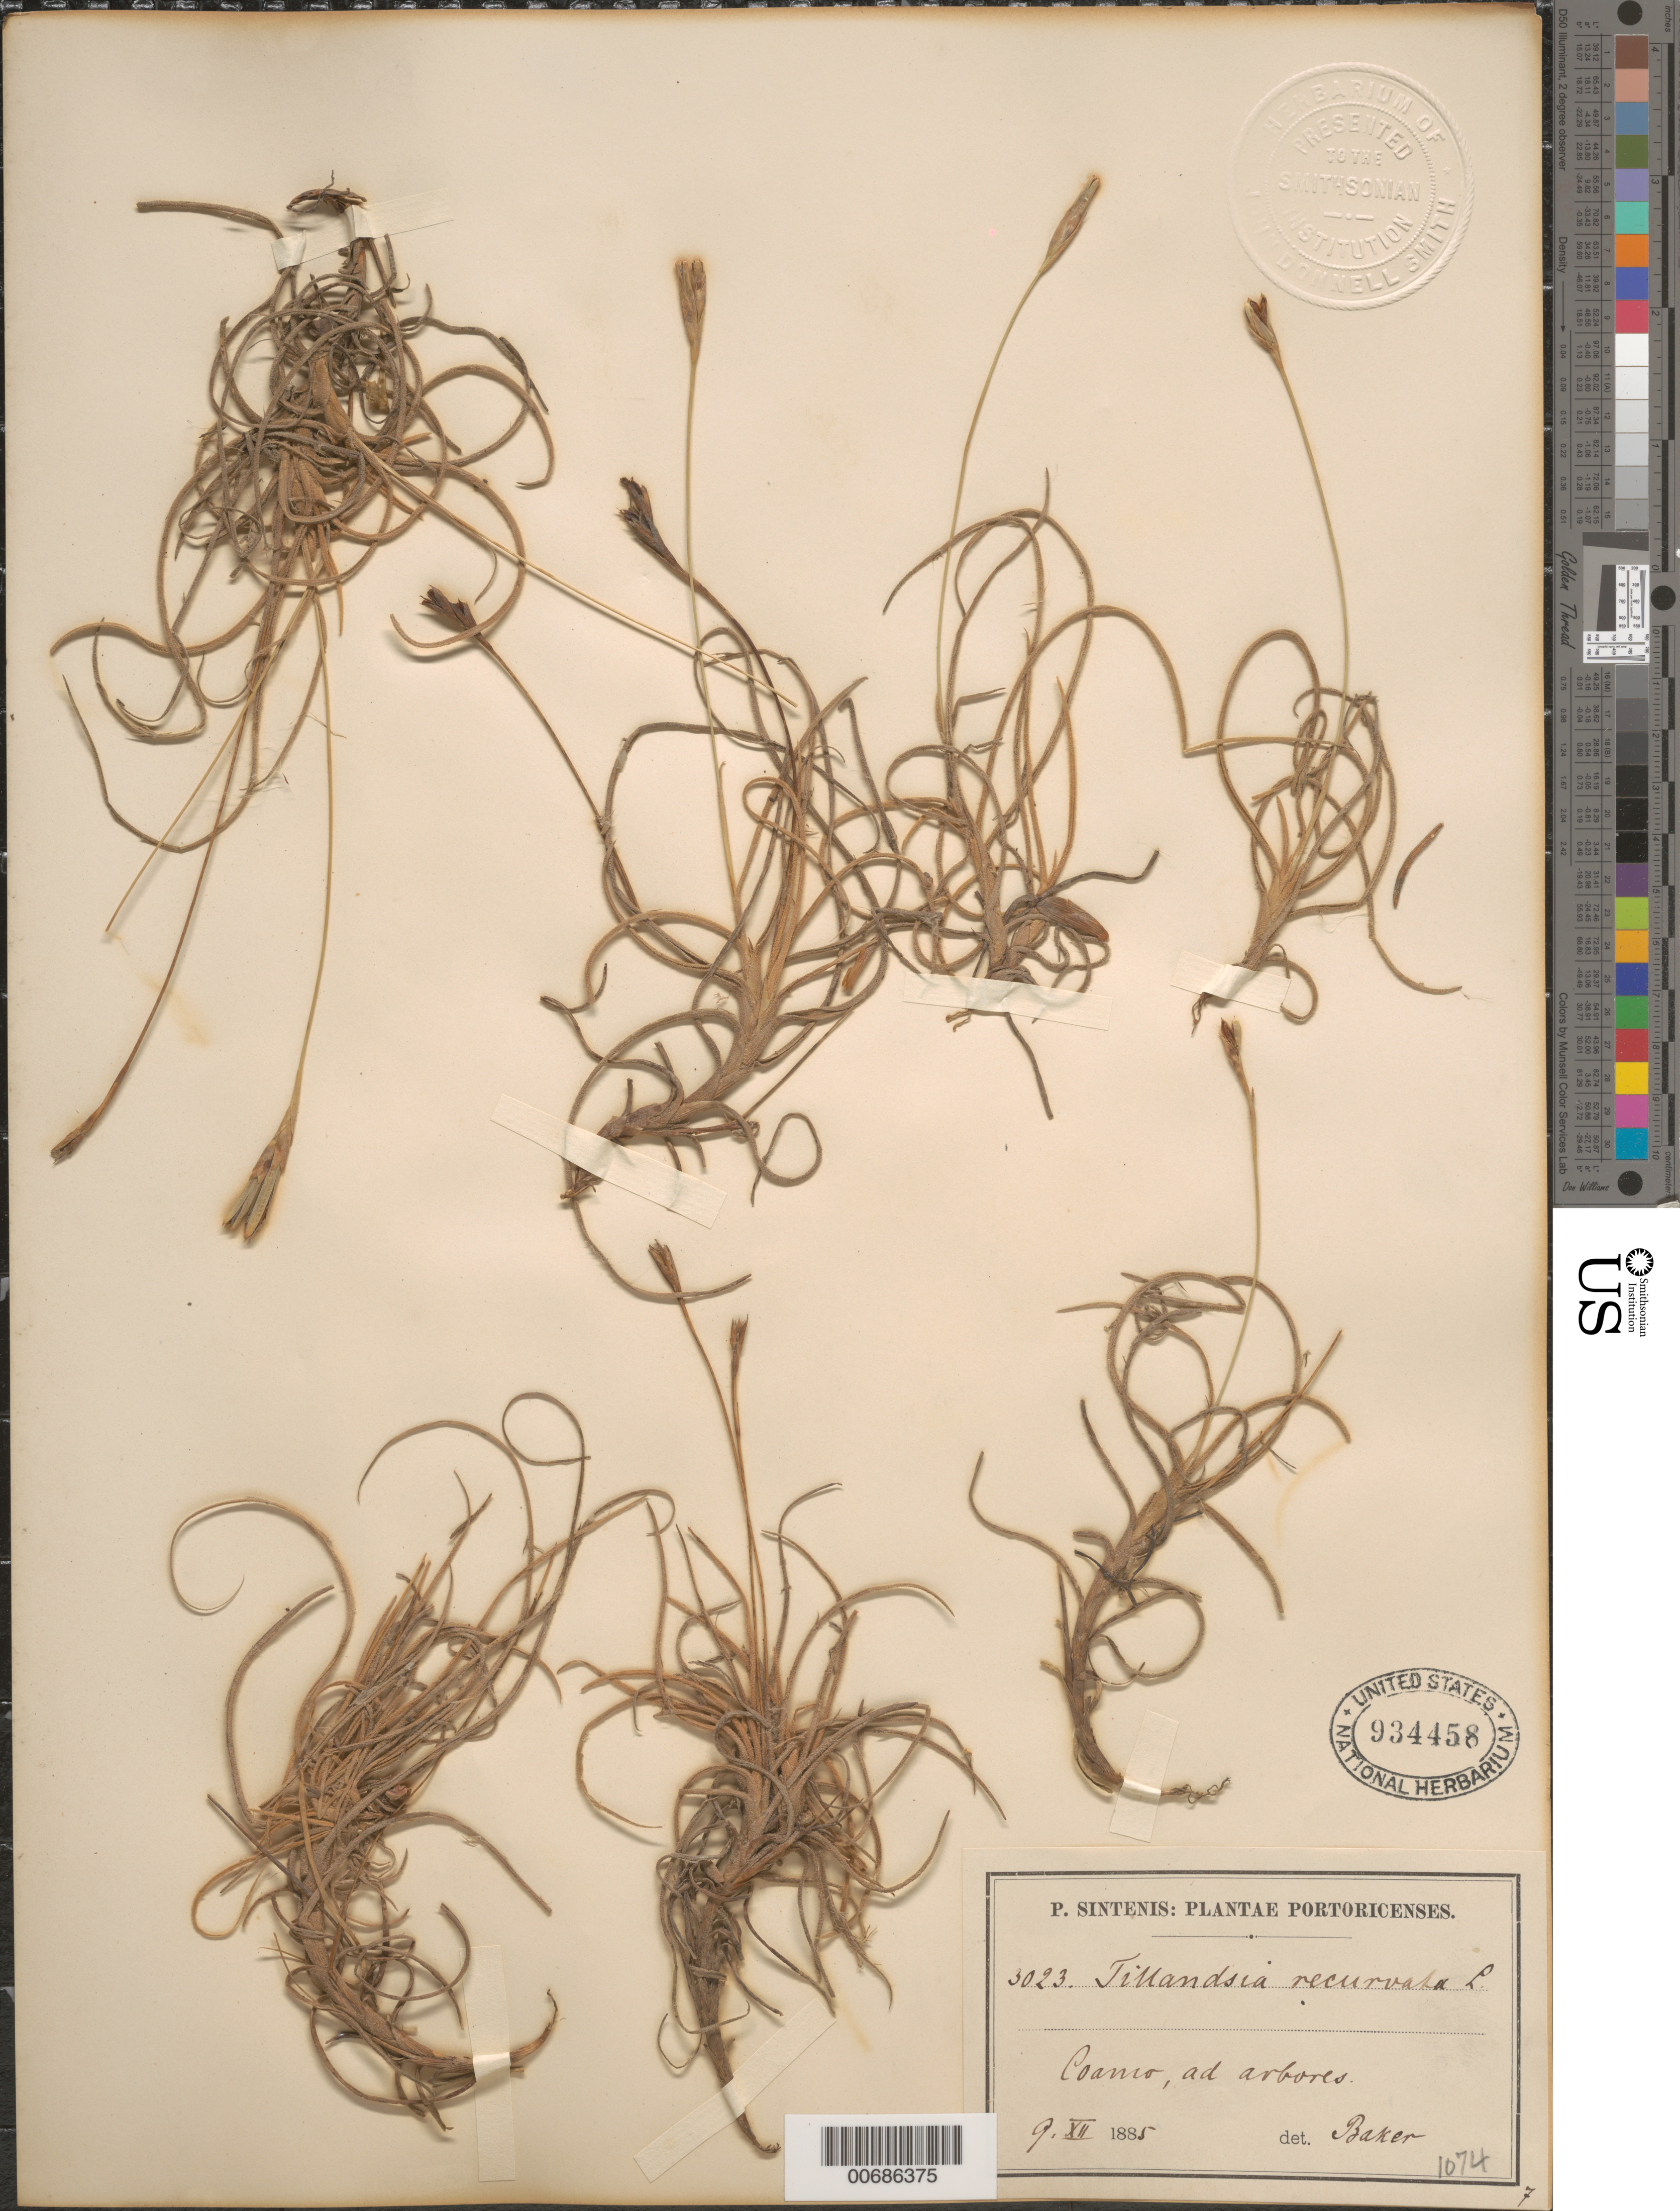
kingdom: Plantae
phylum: Tracheophyta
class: Liliopsida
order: Poales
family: Bromeliaceae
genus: Tillandsia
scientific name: Tillandsia recurvata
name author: L.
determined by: Baker, John Gilbert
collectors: P. Sintenis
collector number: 3023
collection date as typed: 09 Jul 1885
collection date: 1885-07-09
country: Puerto Rico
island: Greater Antilles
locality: Coanio, ad arbores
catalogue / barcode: US 934458